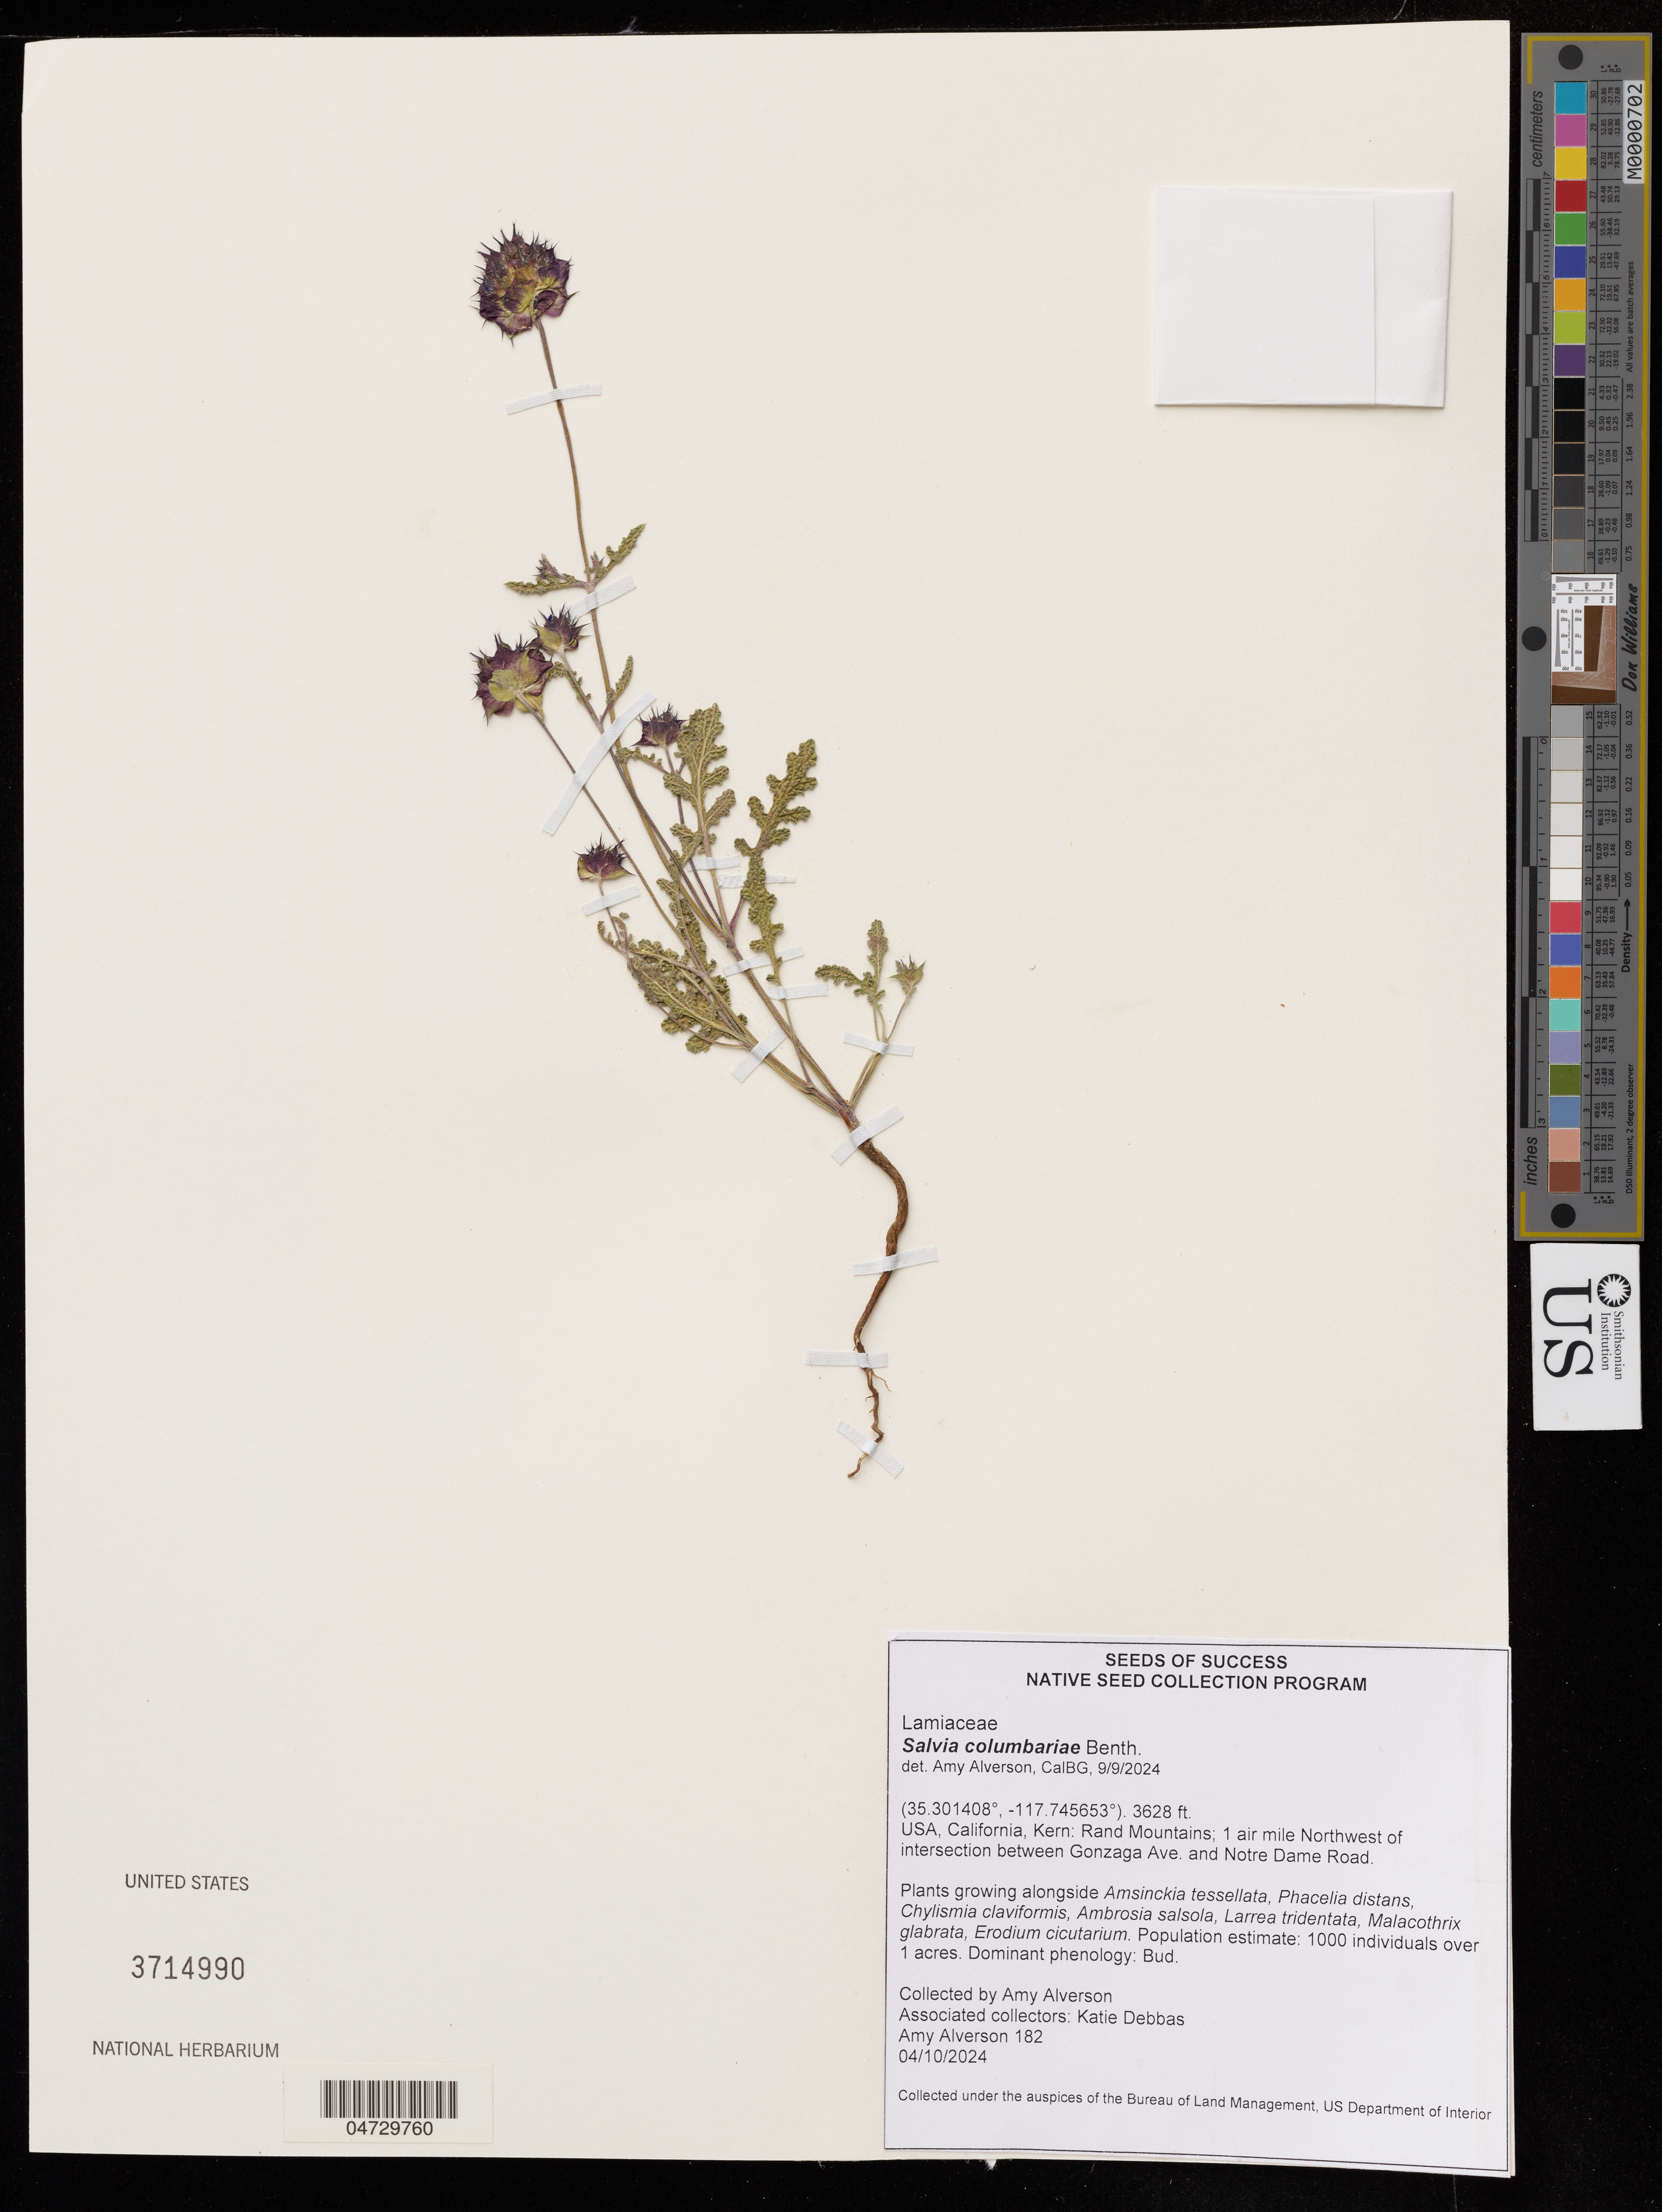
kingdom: Plantae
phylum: Tracheophyta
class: Magnoliopsida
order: Lamiales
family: Lamiaceae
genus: Salvia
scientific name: Salvia columbariae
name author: Benth.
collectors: A. Alverson & K. Debbas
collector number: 182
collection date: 2024-04-10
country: United States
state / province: California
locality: Kern: Rand Mountains; 1 air mile Northwest of intersection between Gonzaga Ave. and Notre Dame Road.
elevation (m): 1106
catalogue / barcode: US 3714990